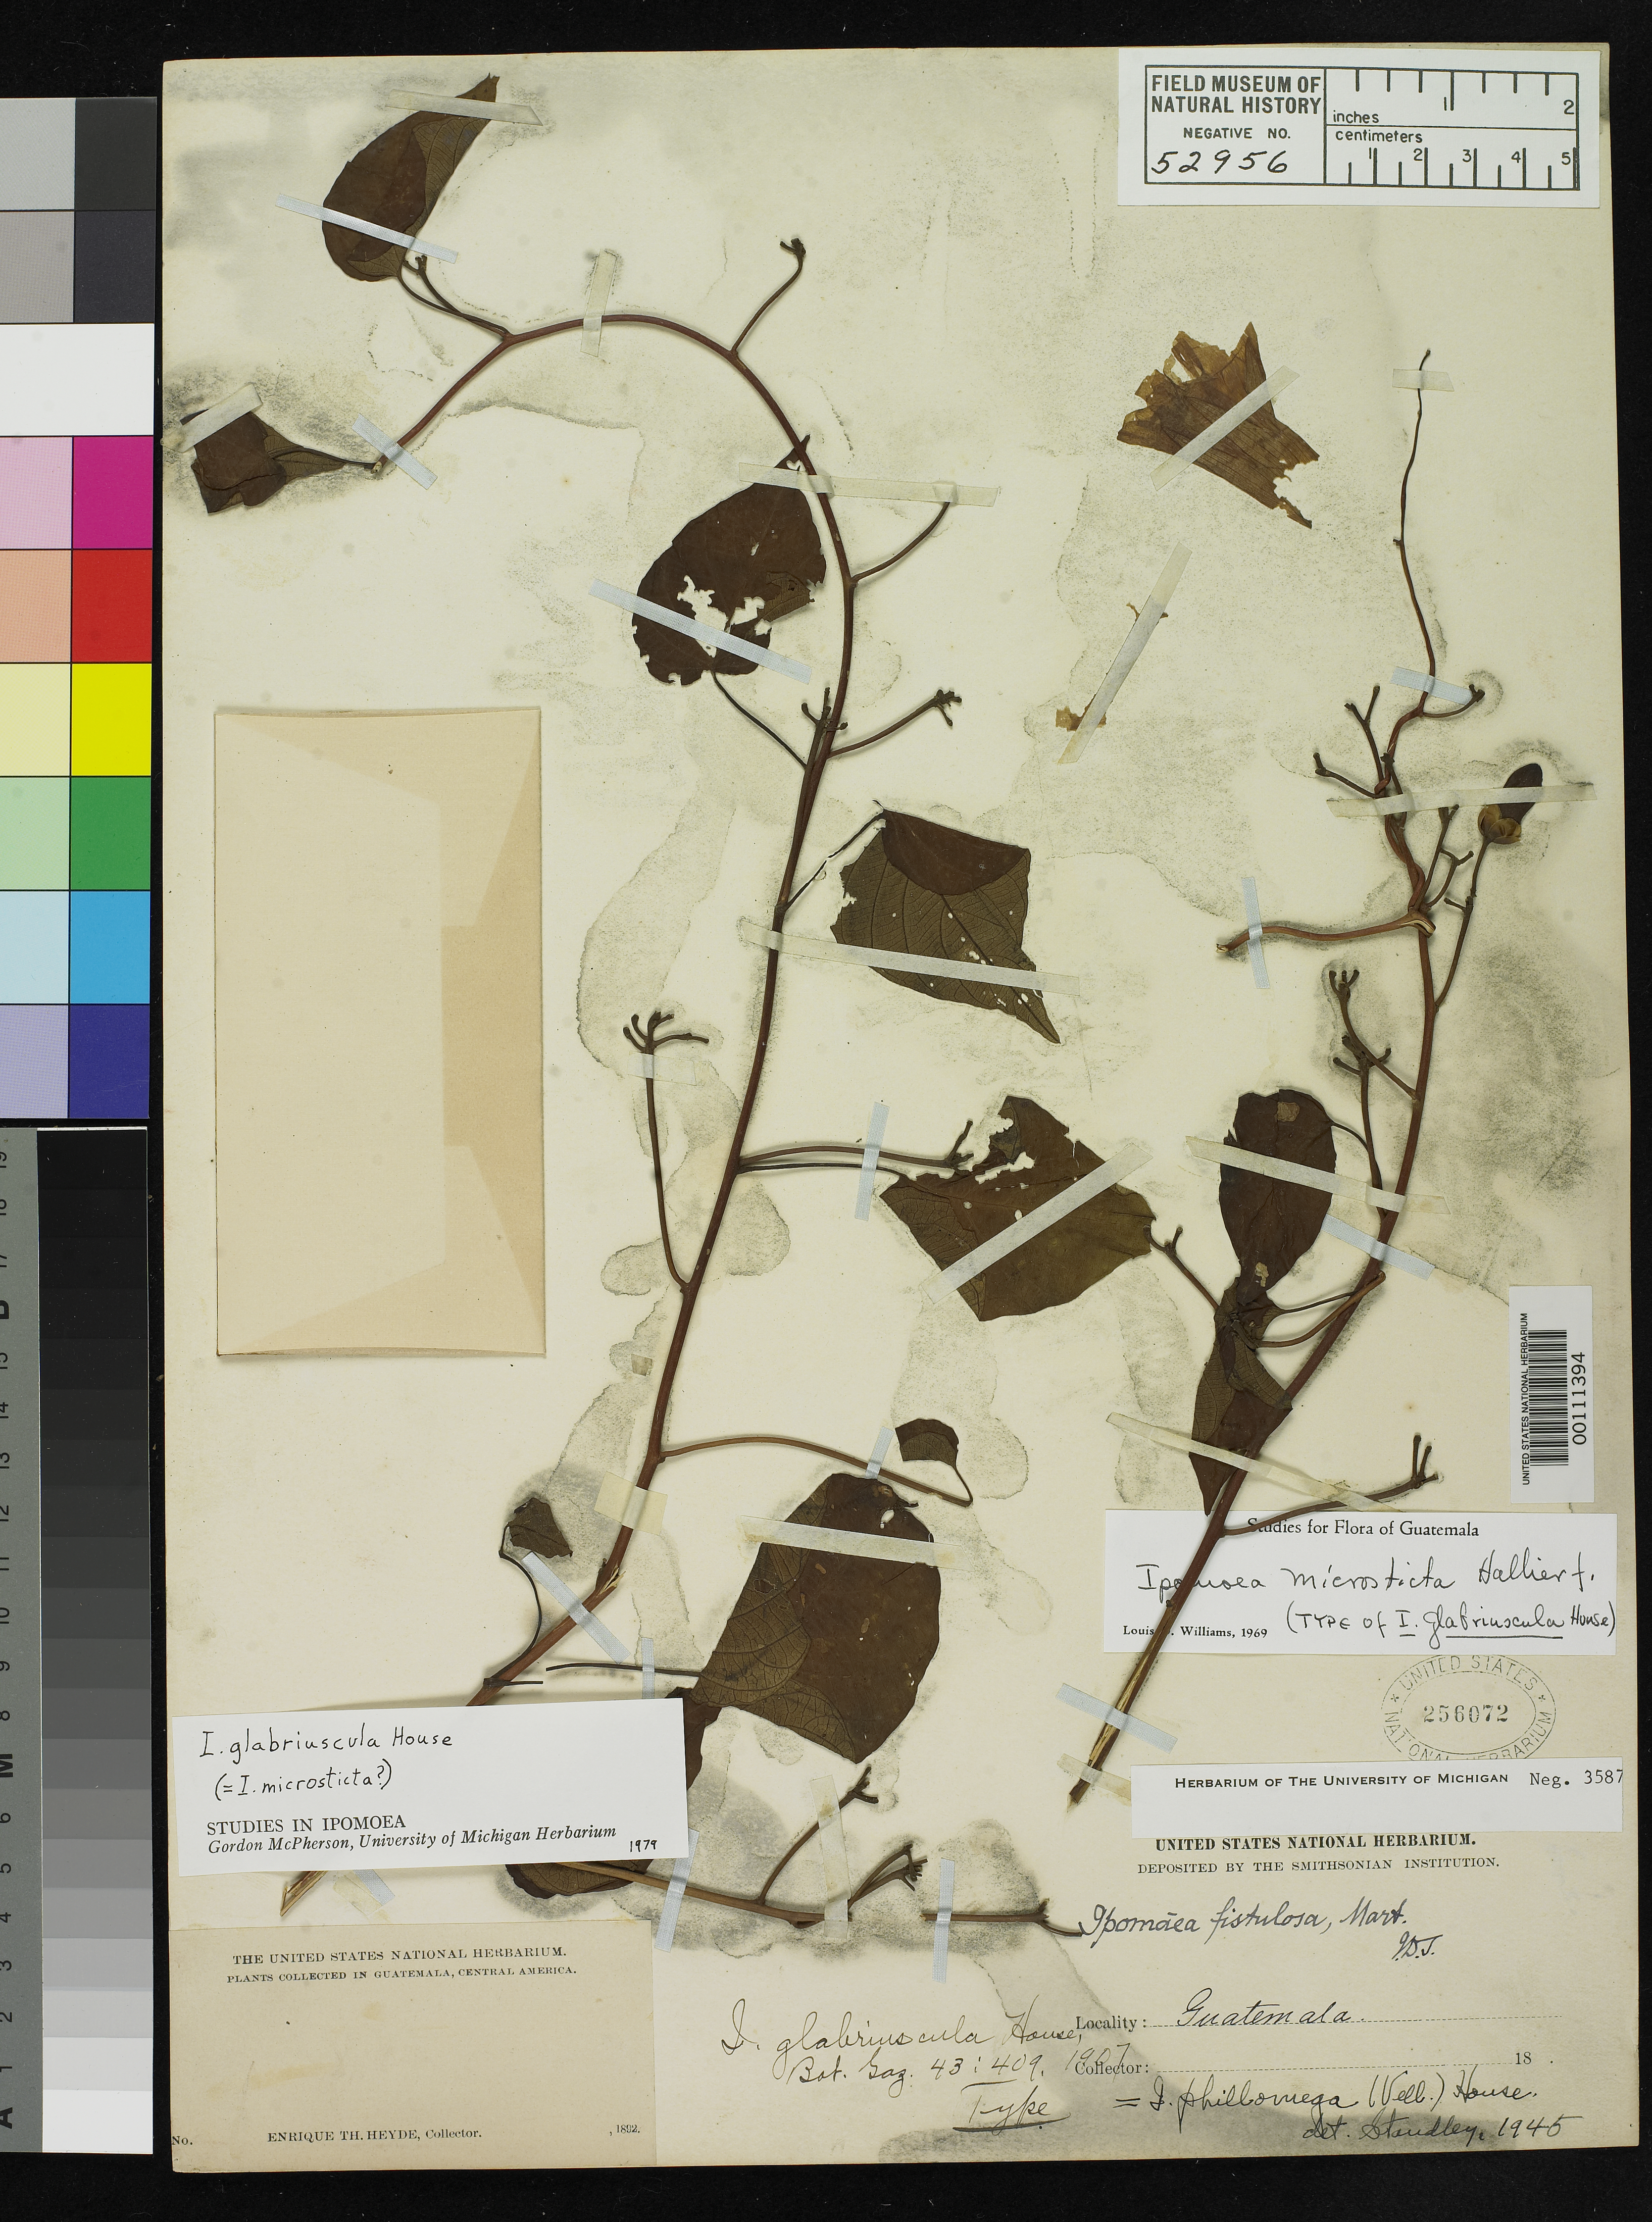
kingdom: Plantae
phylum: Tracheophyta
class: Magnoliopsida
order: Solanales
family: Convolvulaceae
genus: Ipomoea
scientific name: Ipomoea glabriuscula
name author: House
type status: Holotype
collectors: E. T. Heyde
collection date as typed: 1892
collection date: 1892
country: Guatemala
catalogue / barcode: US 256072